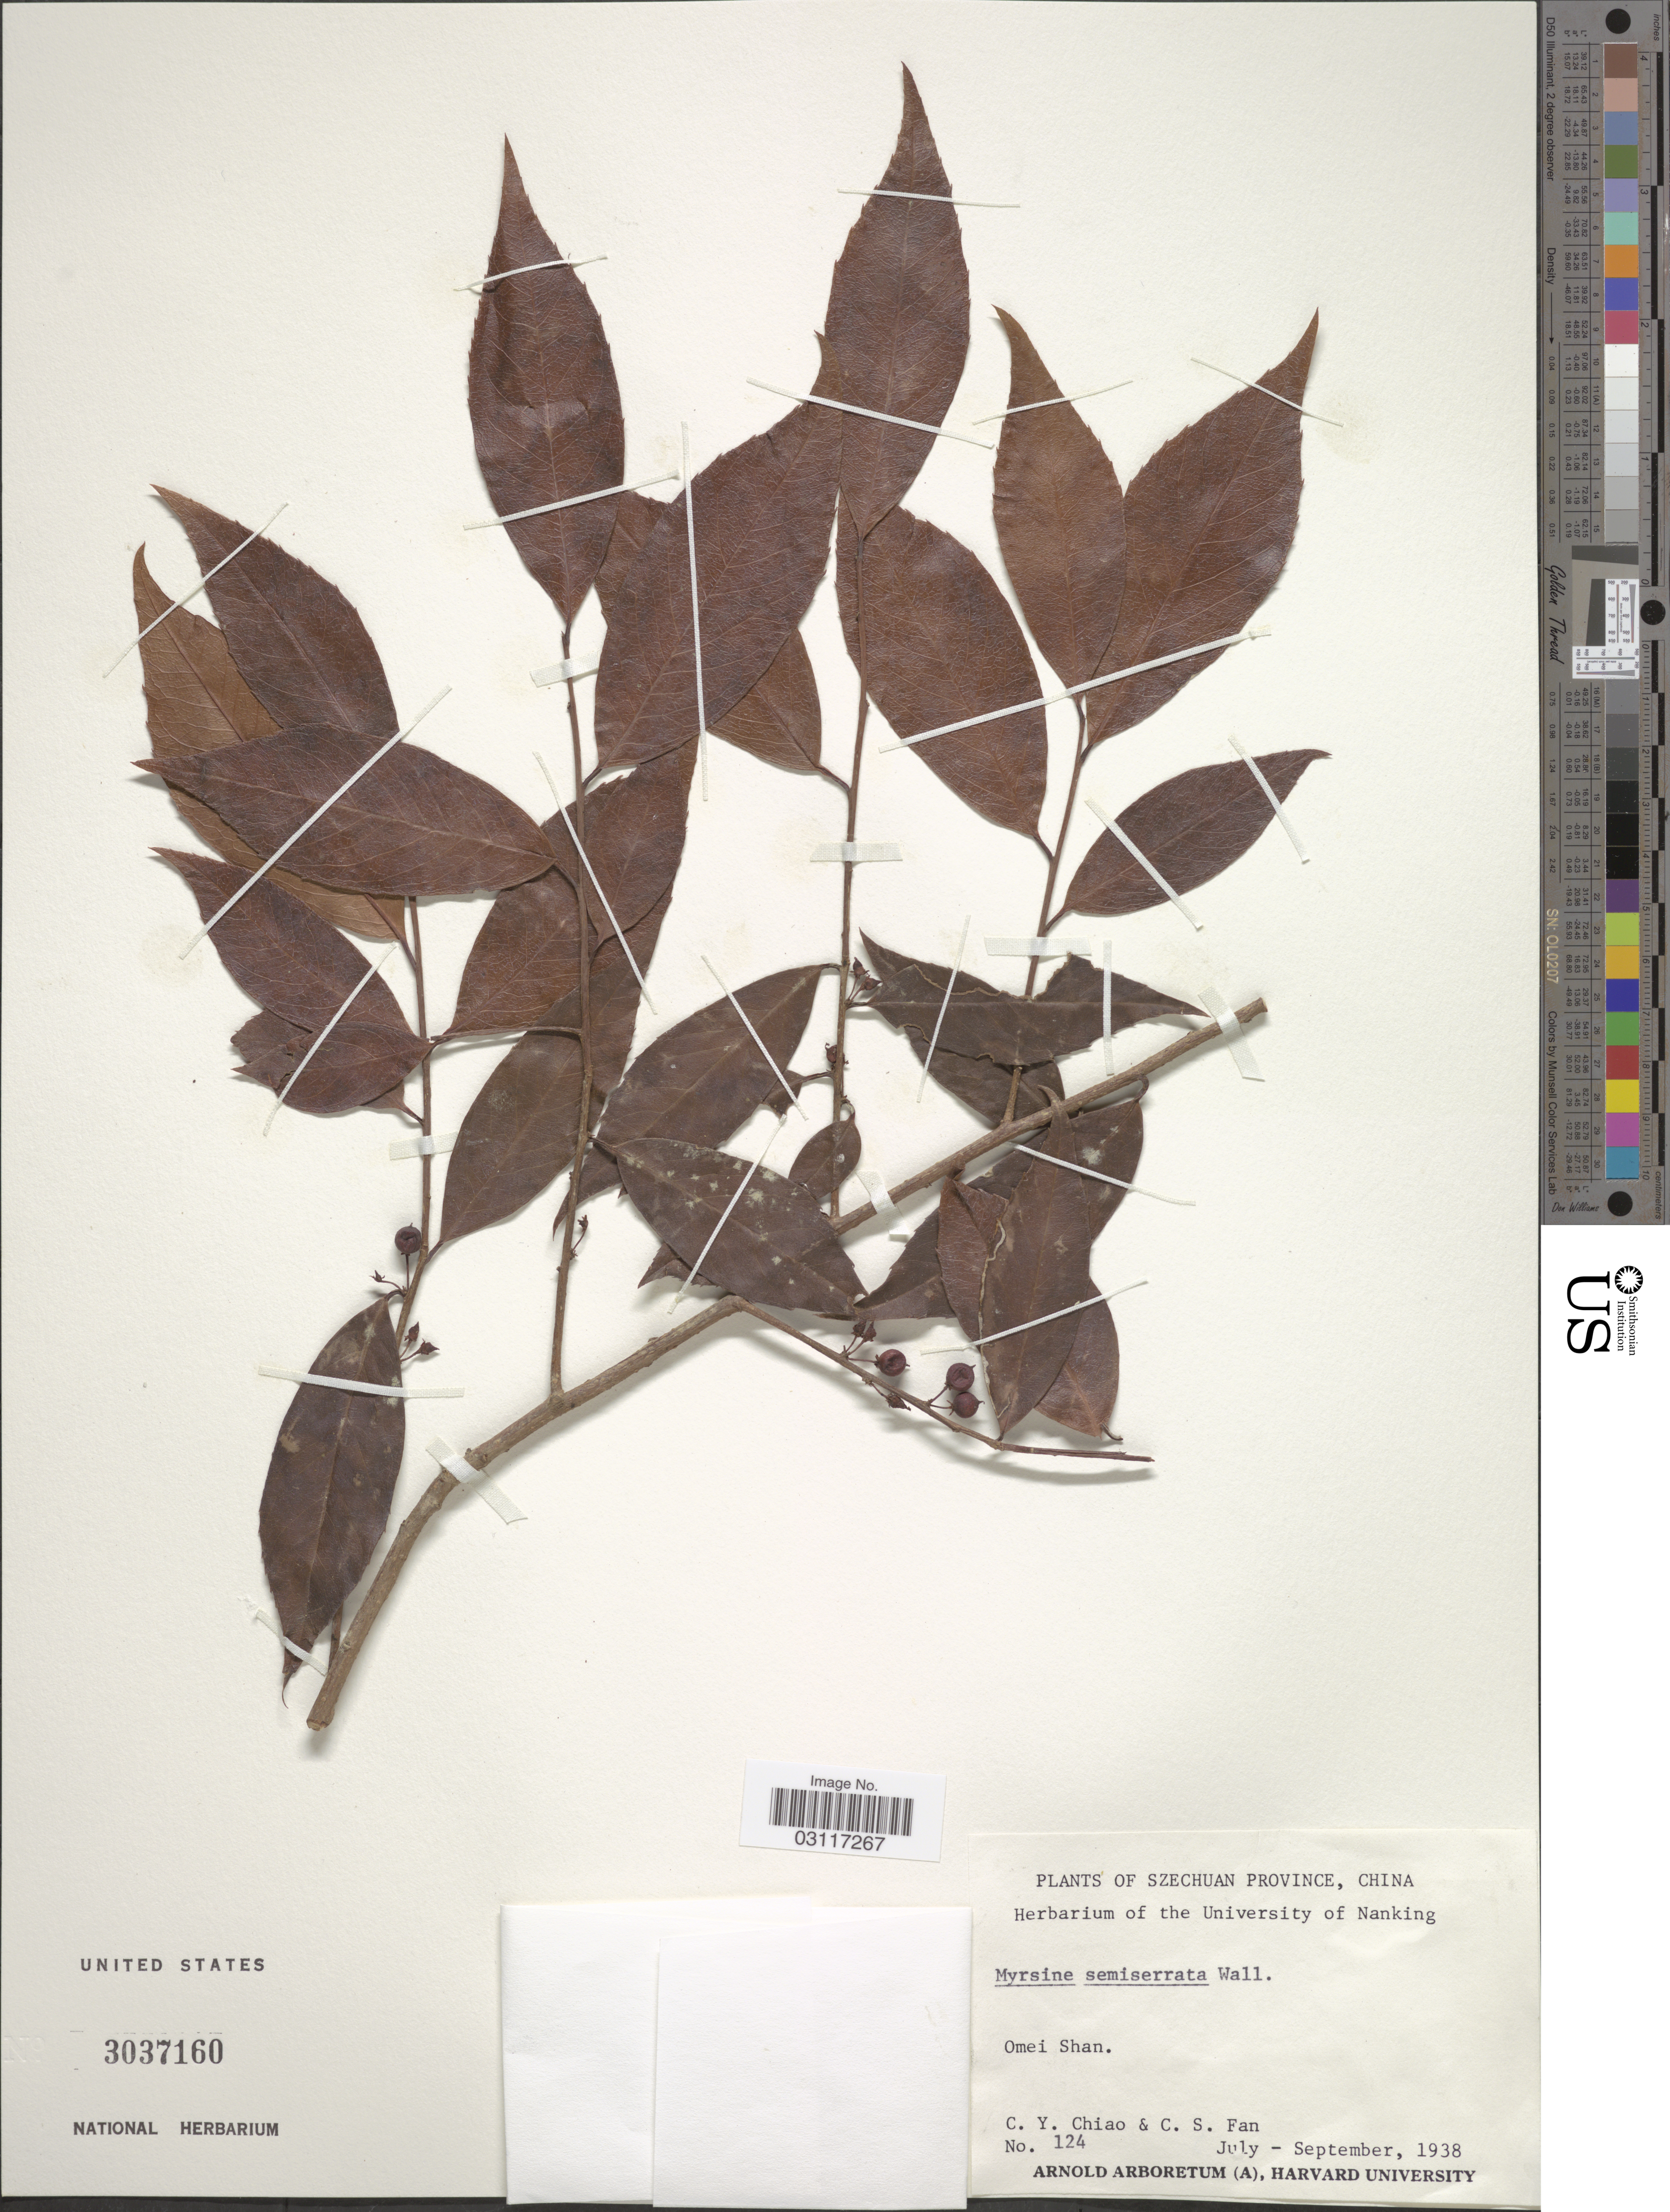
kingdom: Plantae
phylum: Tracheophyta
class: Magnoliopsida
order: Ericales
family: Primulaceae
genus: Myrsine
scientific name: Myrsine semiserrata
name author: Wall.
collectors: C. Y. Chiao & C. S. Fan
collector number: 124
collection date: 1938-07/1938-09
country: China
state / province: Sichuan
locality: Szechuan Province. Omei Shan.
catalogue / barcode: US 3037160